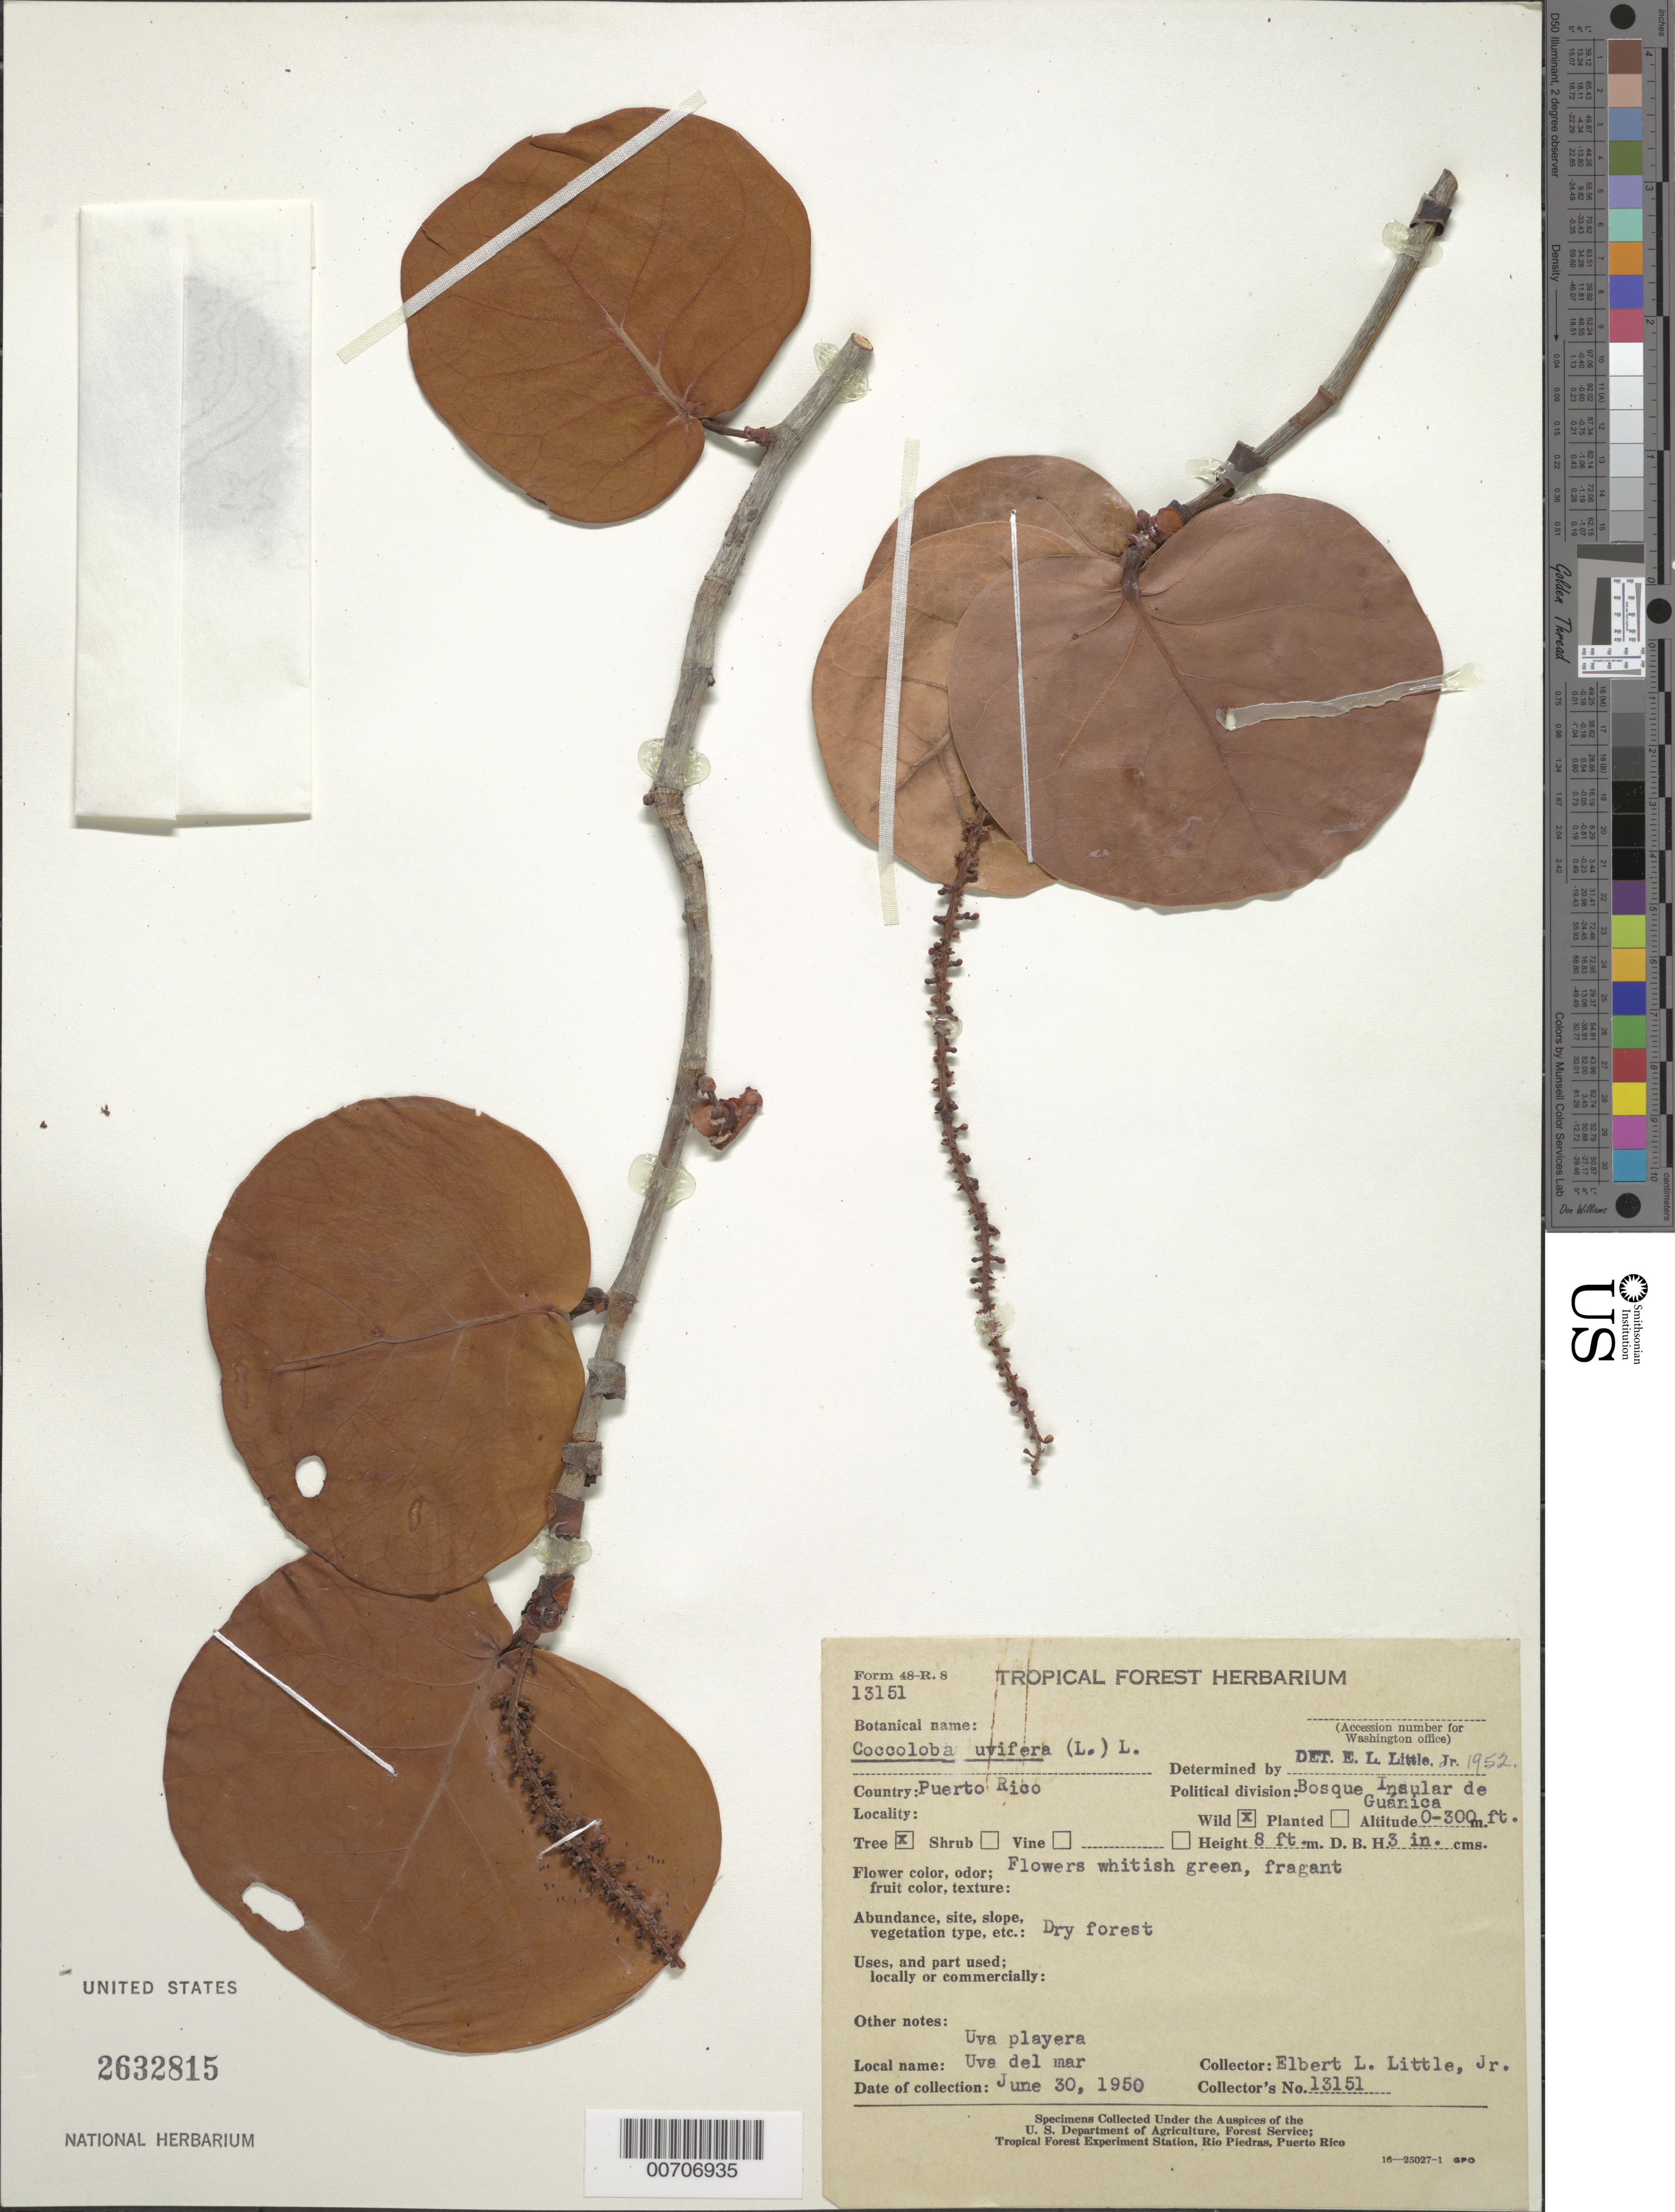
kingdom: Plantae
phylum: Tracheophyta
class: Magnoliopsida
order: Caryophyllales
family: Polygonaceae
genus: Coccoloba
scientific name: Coccoloba x uvifera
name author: L.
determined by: Little, Elbert L., Jr., (FSSR), United States Department of Agriculture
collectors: E. L. Little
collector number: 13151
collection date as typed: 30 Jun 1950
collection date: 1950-06-30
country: Puerto Rico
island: Greater Antilles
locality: Bosque Insular de Guanica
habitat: Dry forest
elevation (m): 0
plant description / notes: Common name: Uva playera; Common name: Uva del mar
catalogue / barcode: US 2632815